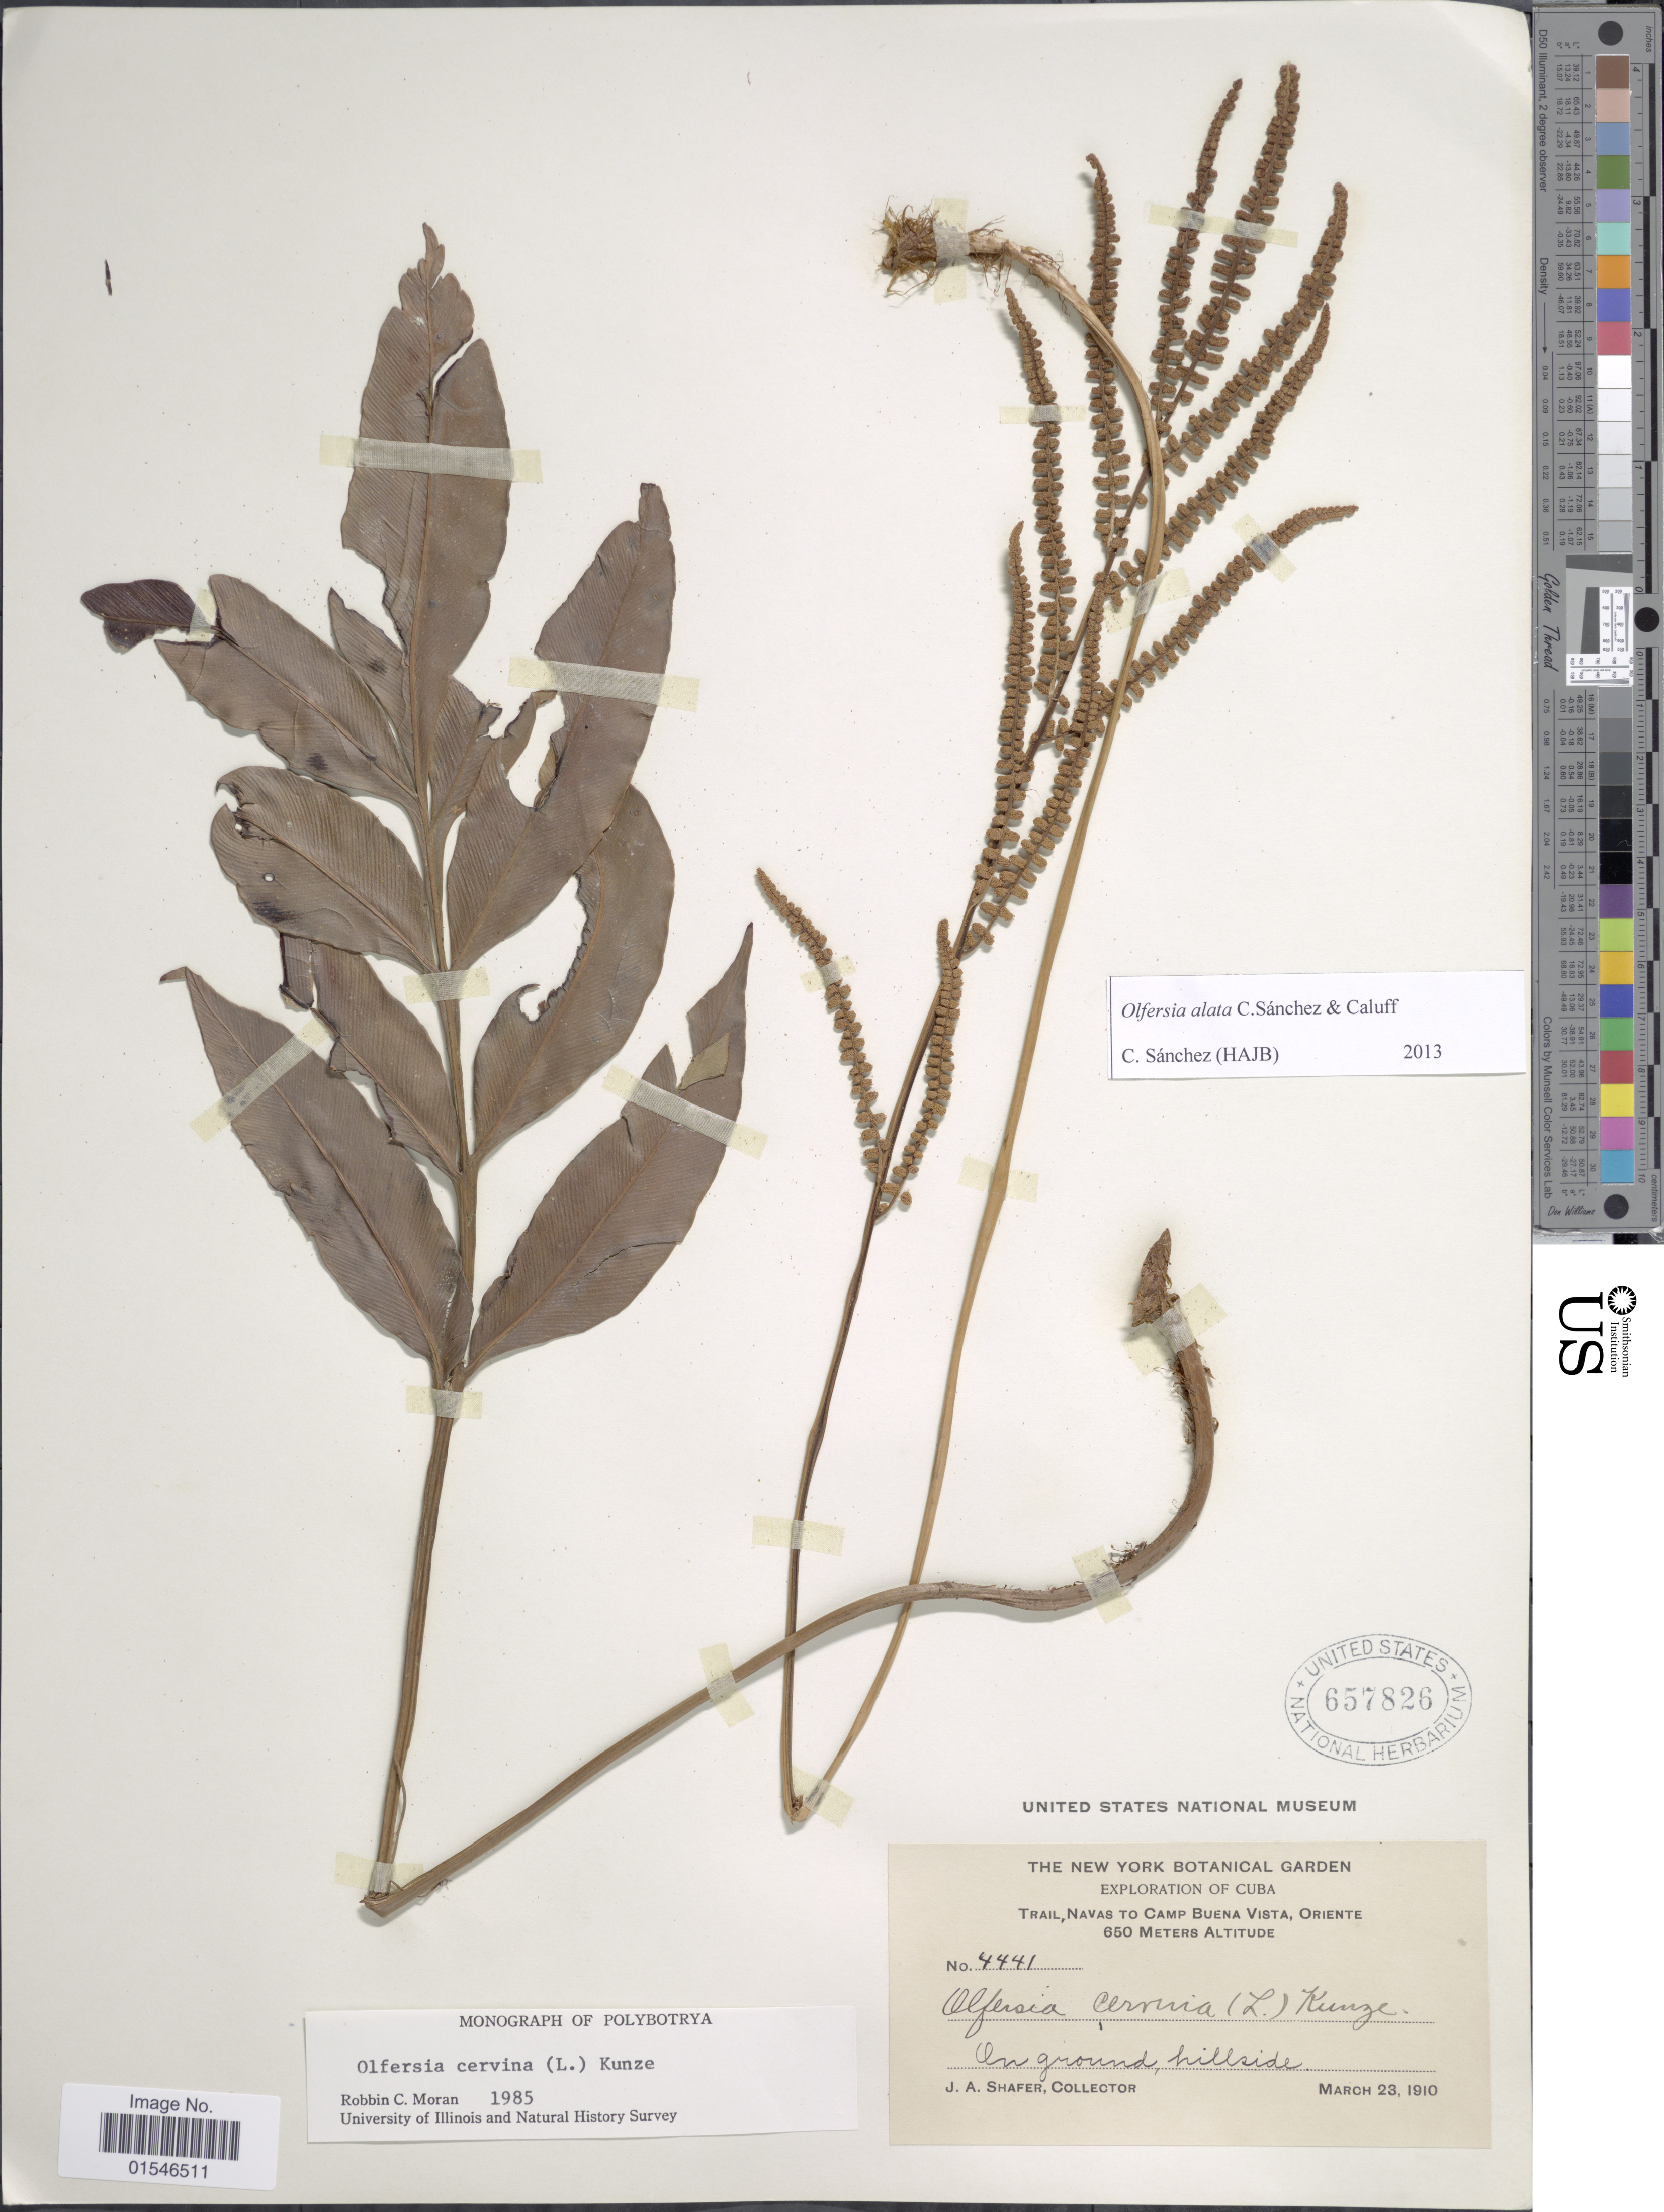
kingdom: Plantae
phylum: Tracheophyta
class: Polypodiopsida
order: Polypodiales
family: Dryopteridaceae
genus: Olfersia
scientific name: Olfersia cervina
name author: (L.) Kunze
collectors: J. A. Shafer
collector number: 4441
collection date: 1910-03-23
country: Cuba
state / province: Oriente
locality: Trail Navas to Camp Buena Vista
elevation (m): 650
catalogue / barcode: US 657826